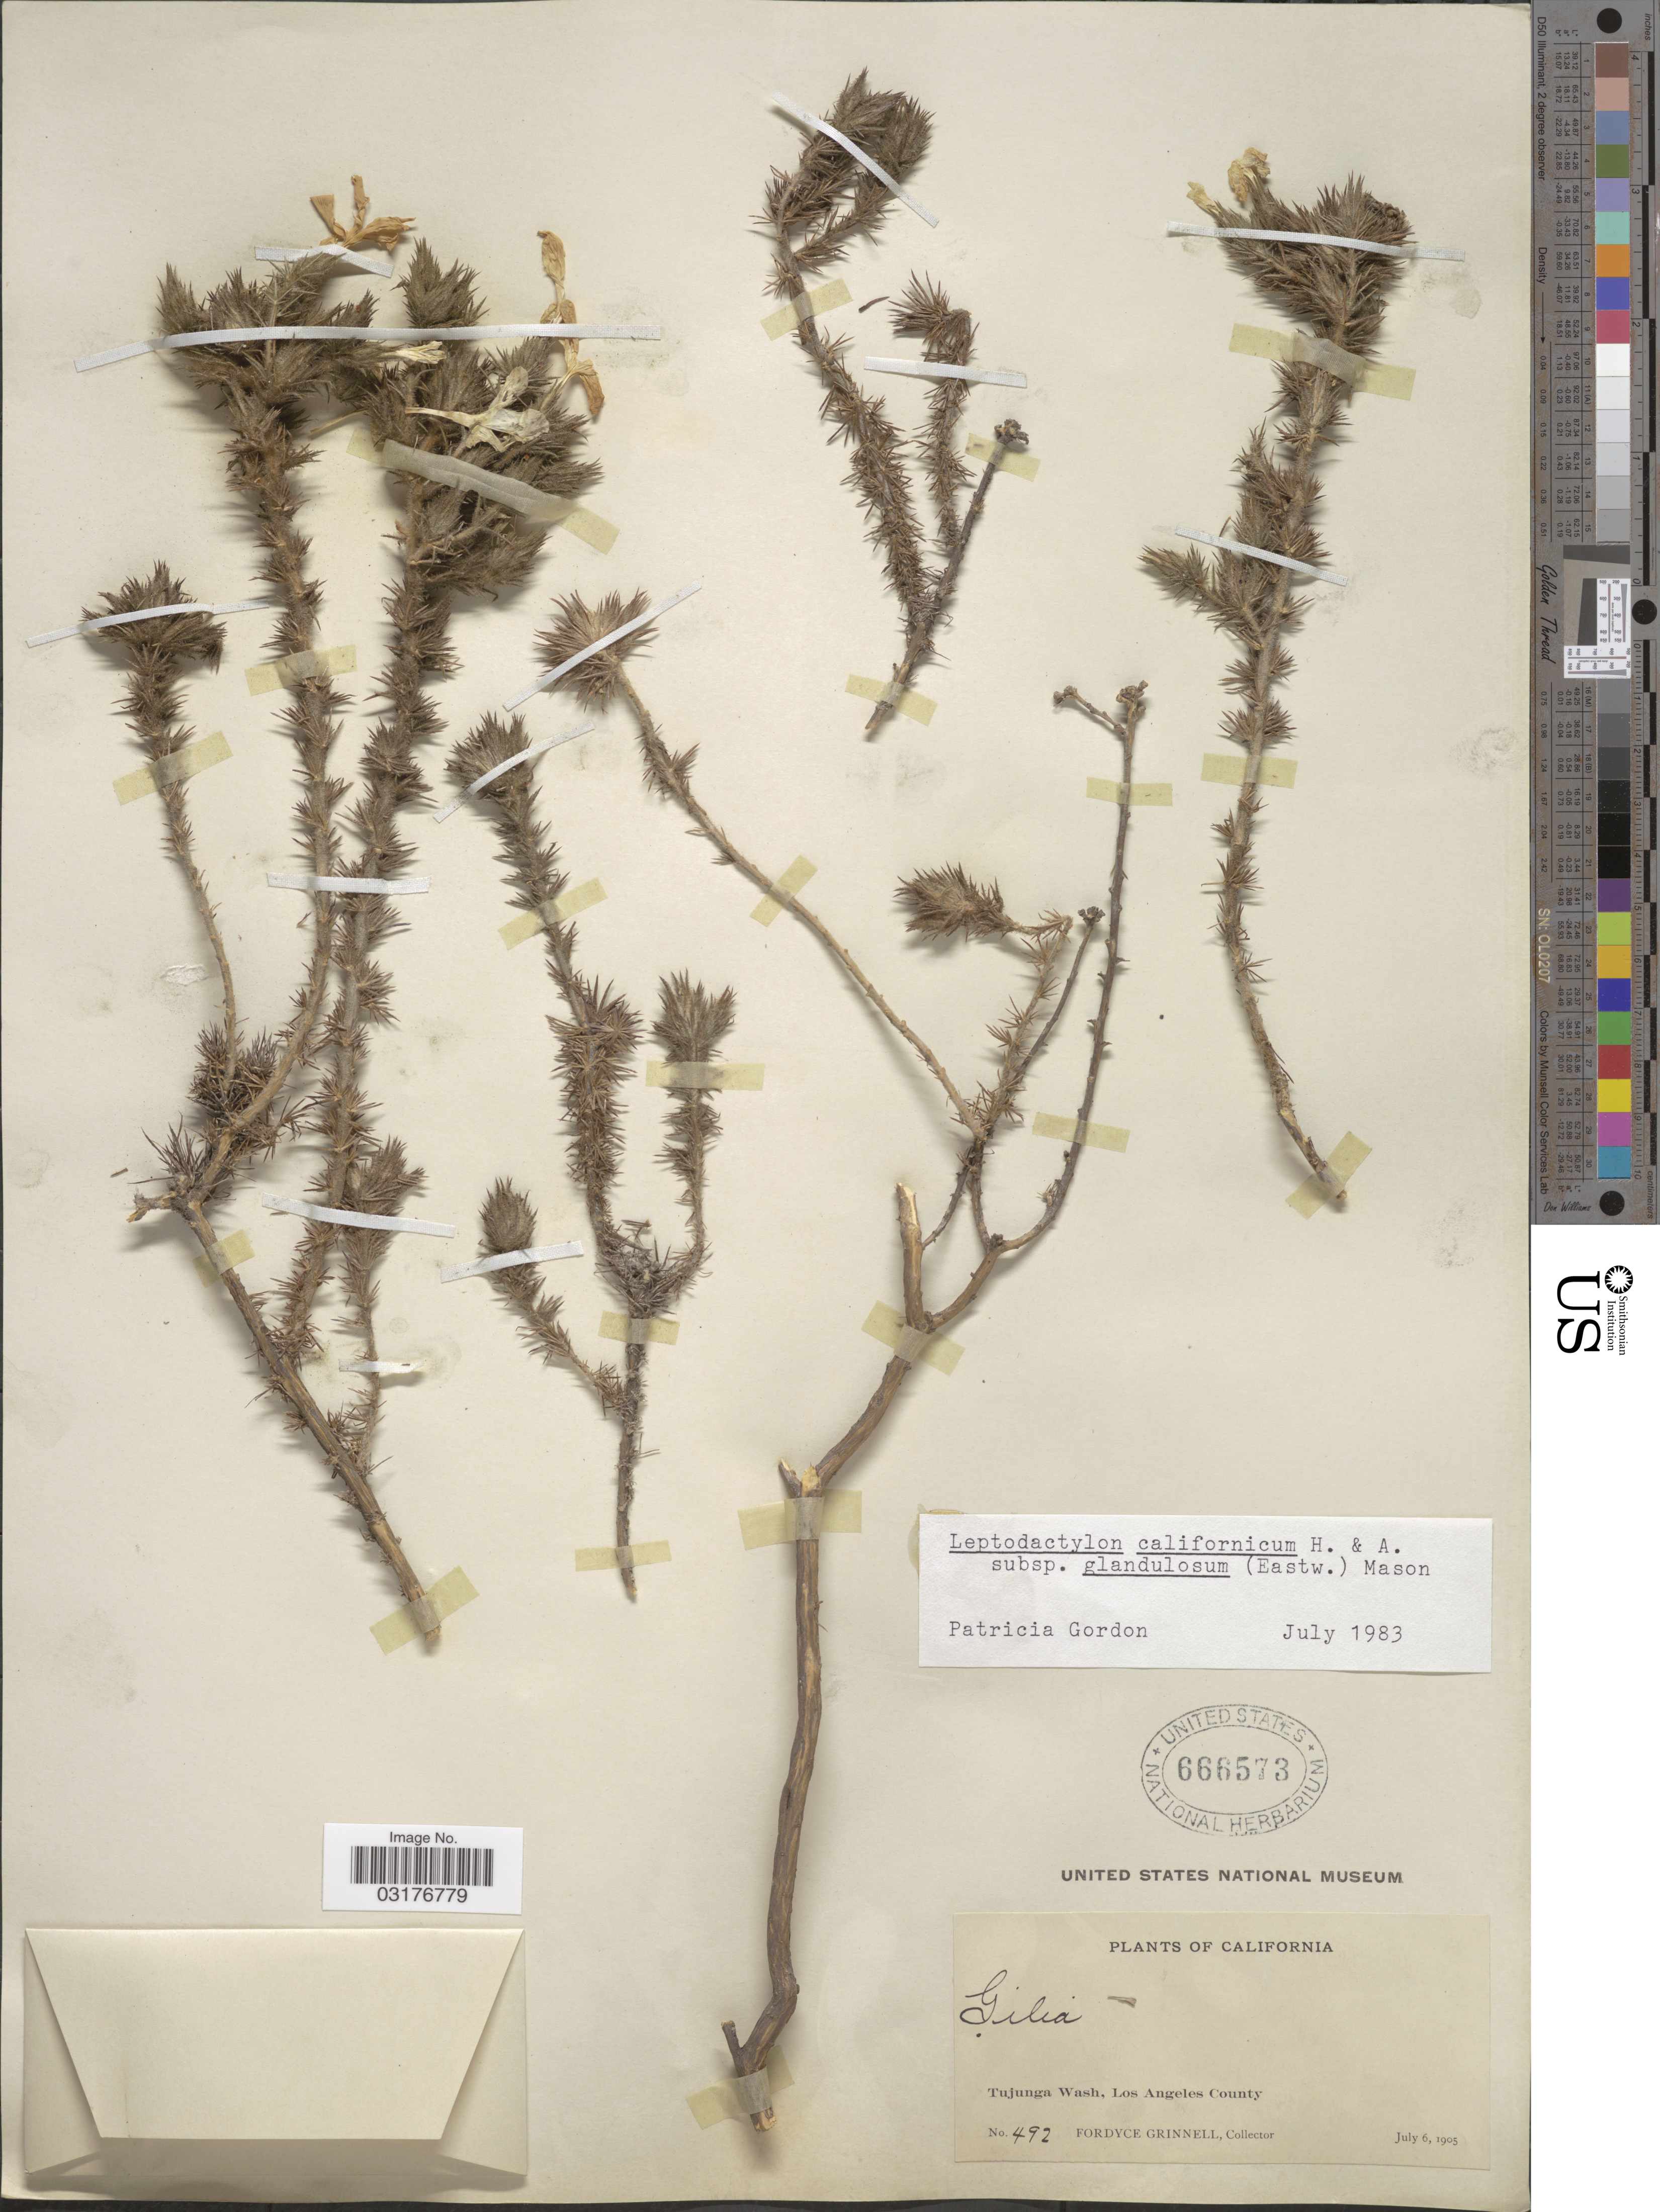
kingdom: Plantae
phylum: Tracheophyta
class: Magnoliopsida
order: Ericales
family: Polemoniaceae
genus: Linanthus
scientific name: Linanthus californicus subsp. glandulosus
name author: (Eastw.) J.M. Porter & R. Patt.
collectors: F. Grinnell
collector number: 492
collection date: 1905-07-06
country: United States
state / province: California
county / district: Los Angeles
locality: Tujunga Wash, Los Angeles County.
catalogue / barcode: US 666573